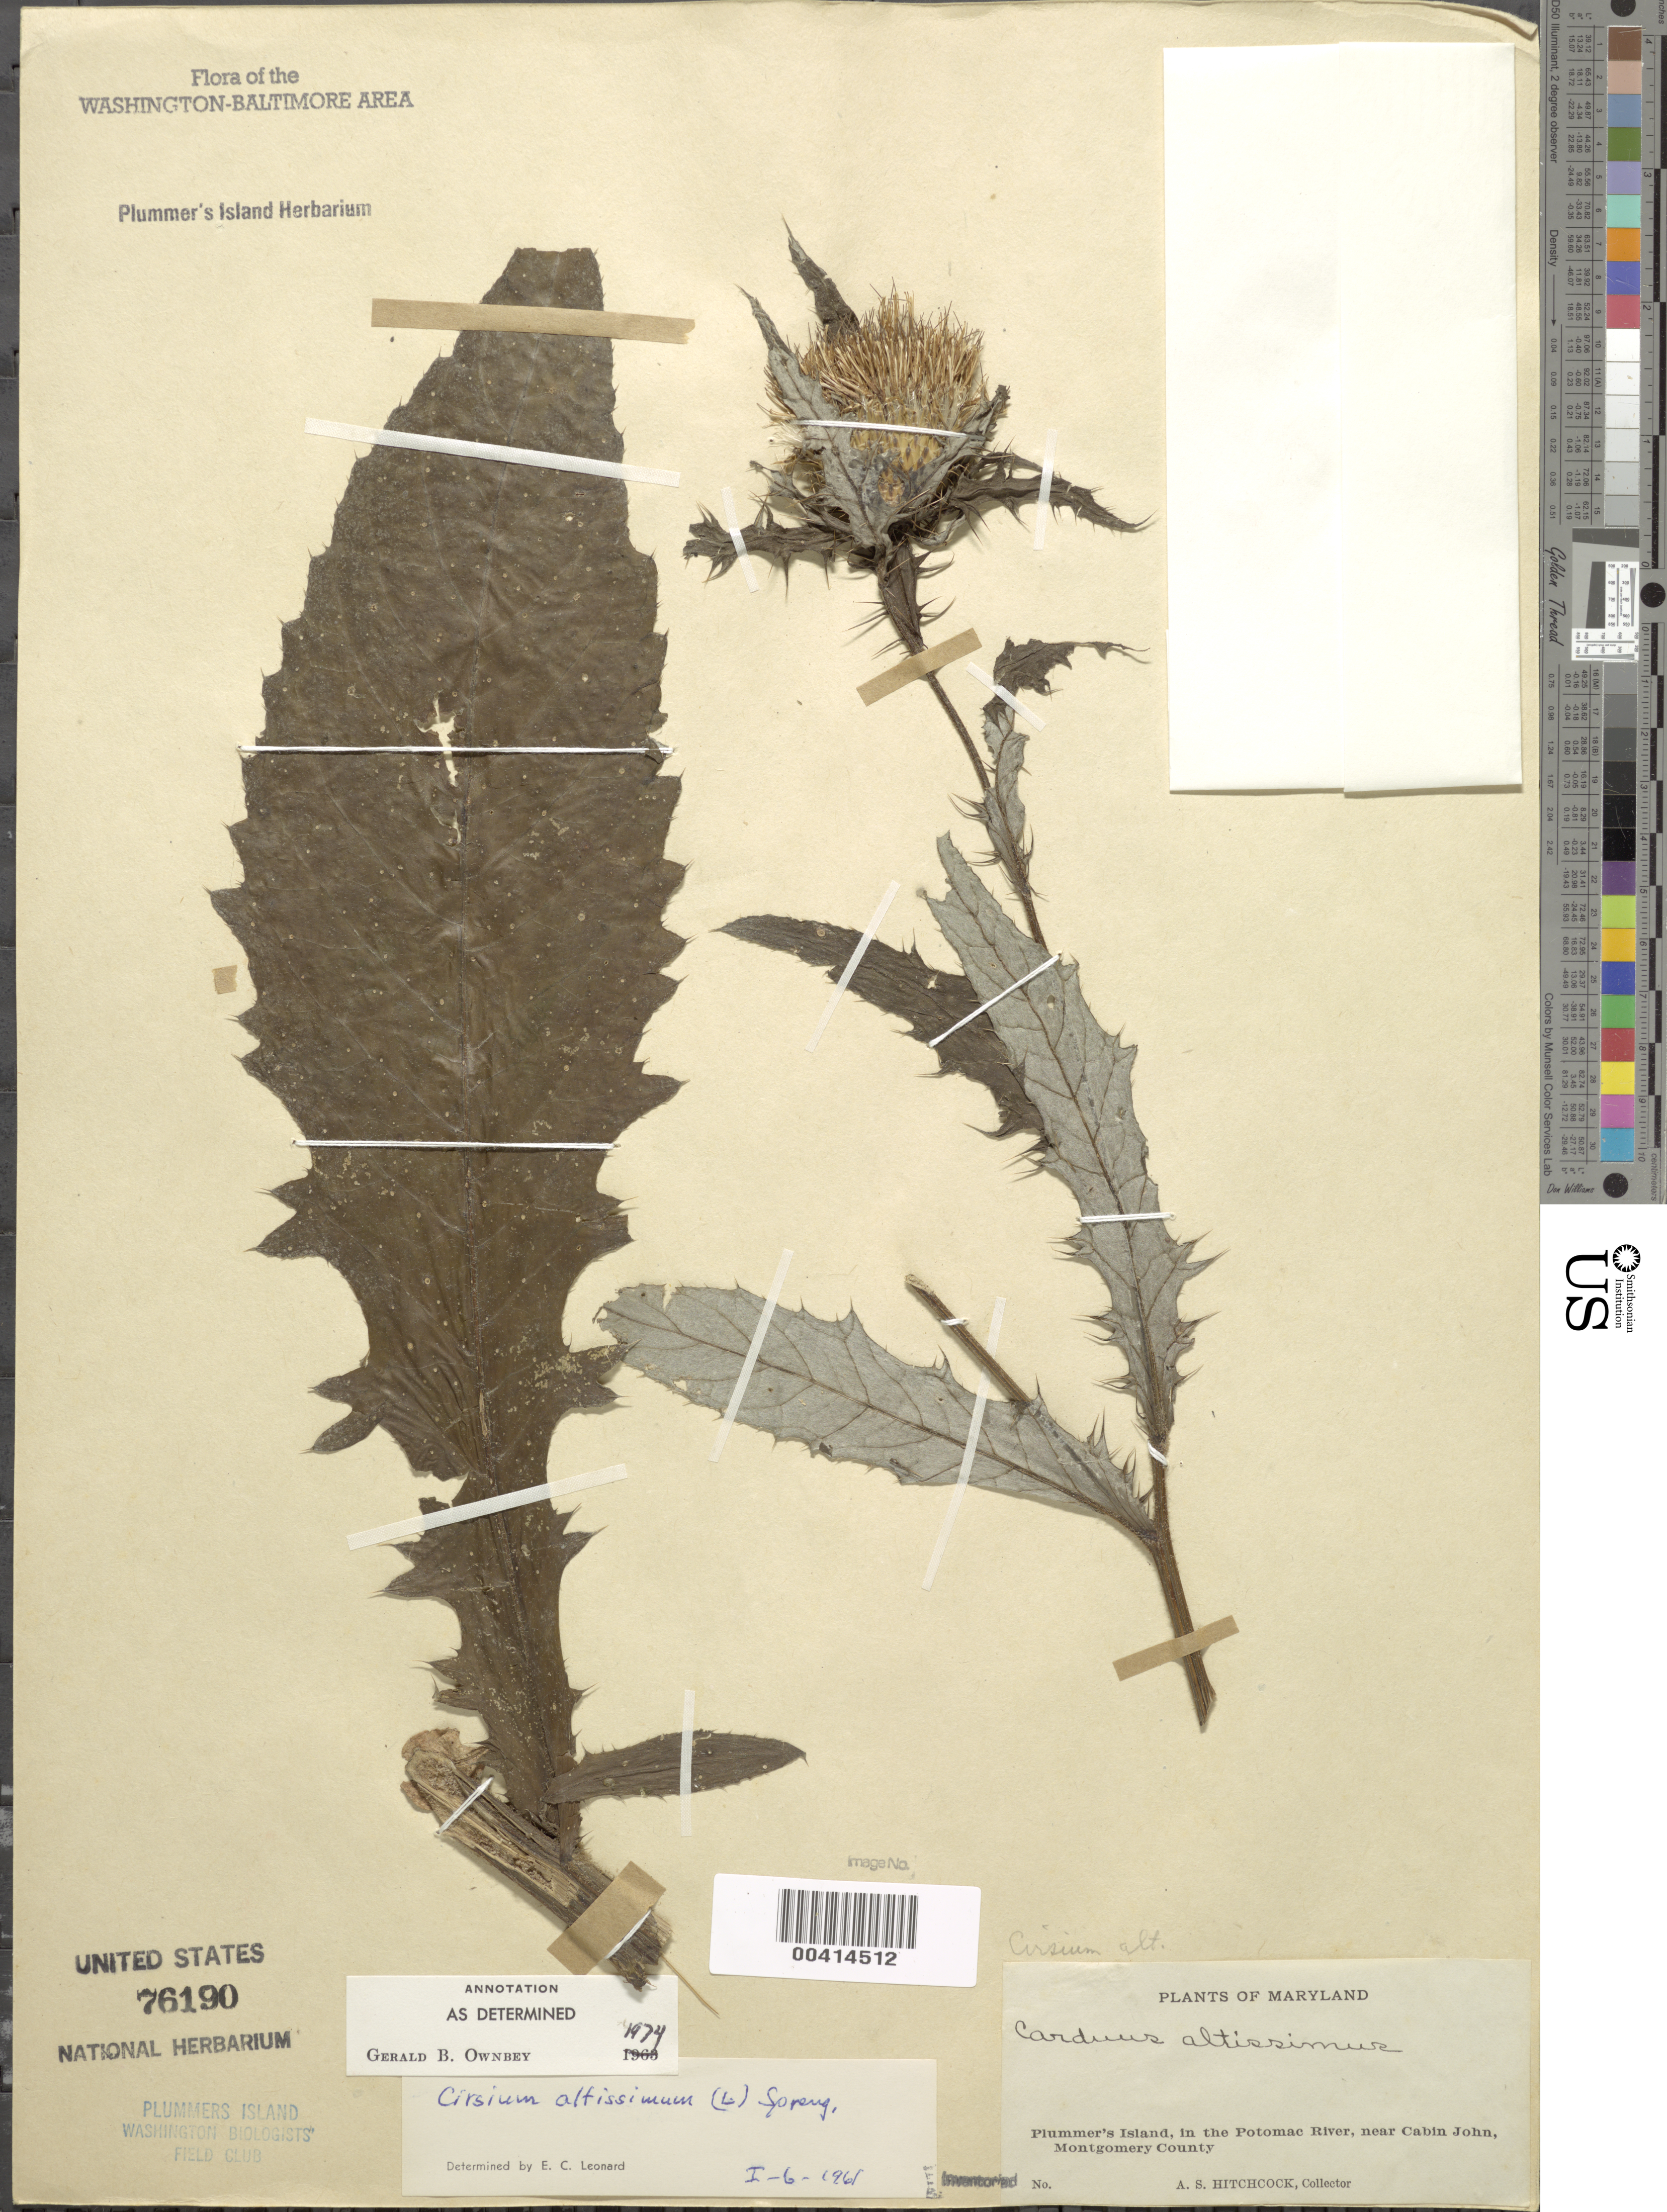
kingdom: Plantae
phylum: Tracheophyta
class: Magnoliopsida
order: Asterales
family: Asteraceae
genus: Cirsium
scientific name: Cirsium altissimum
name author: (L.) Hill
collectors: A. S. Hitchcock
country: United States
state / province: Maryland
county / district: Montgomery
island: Plummers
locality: Plummer's Island C. & O. Canal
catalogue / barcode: US 76190